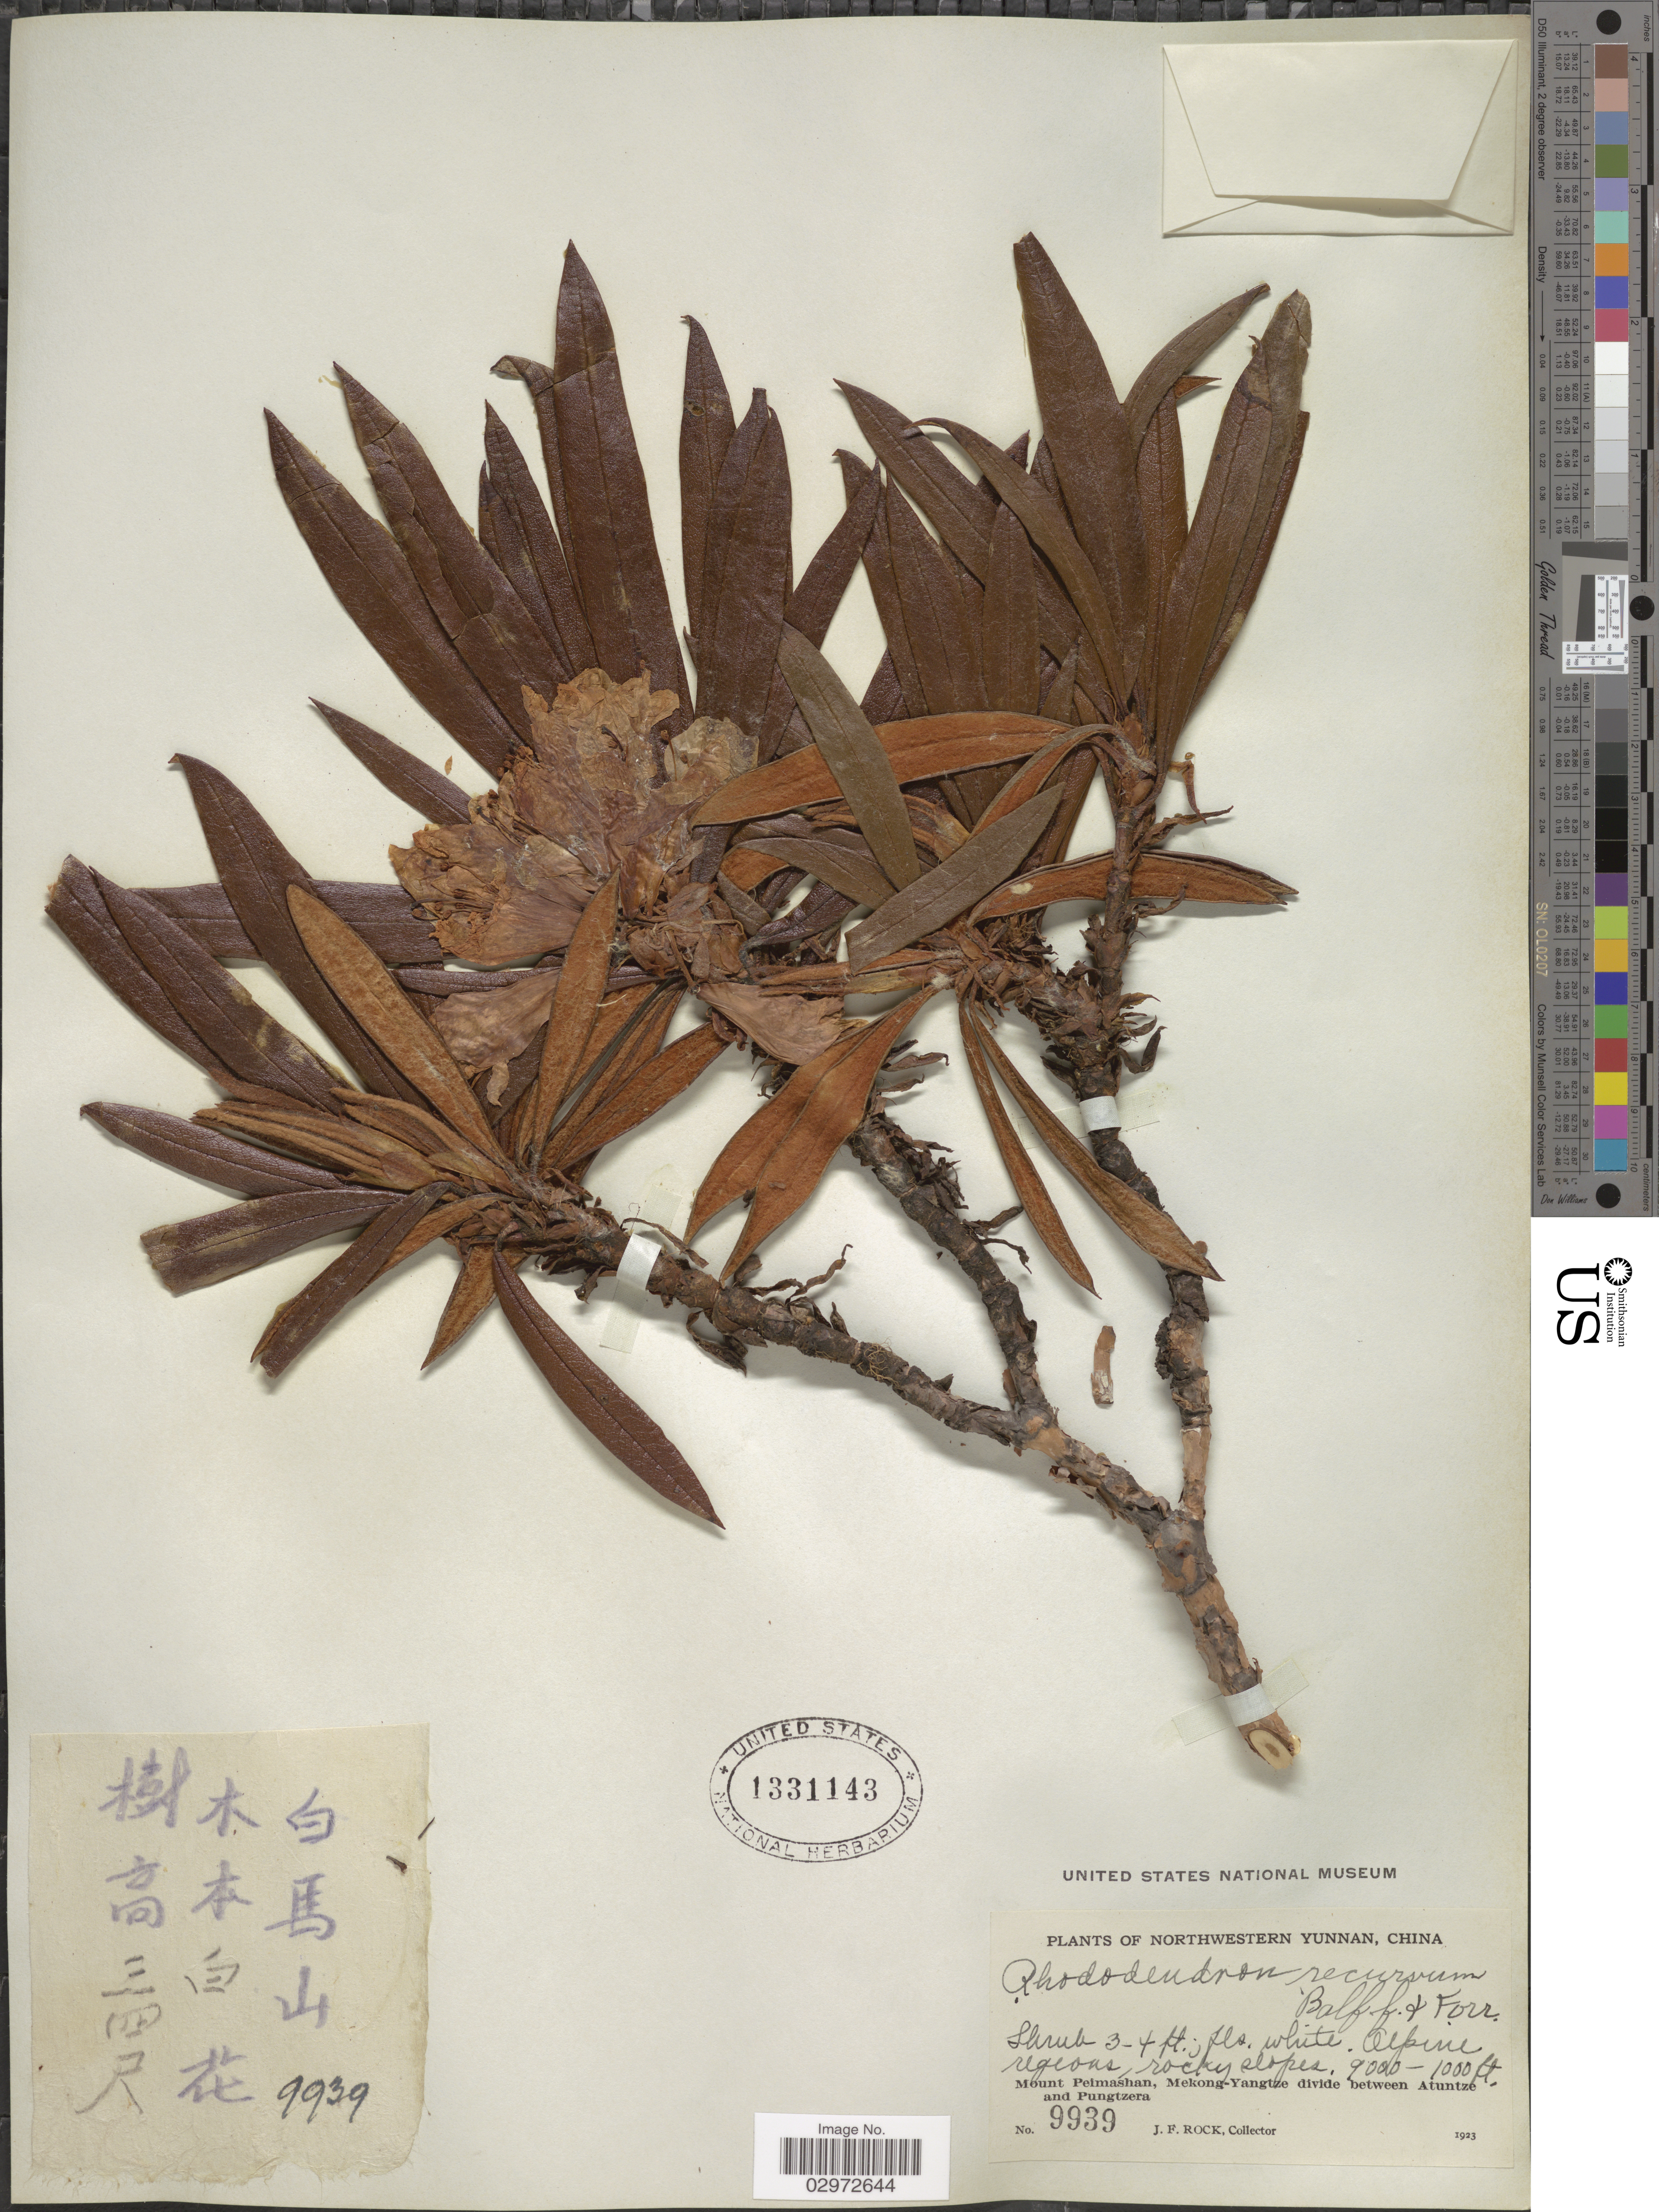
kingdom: Plantae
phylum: Tracheophyta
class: Magnoliopsida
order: Ericales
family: Ericaceae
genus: Rhododendron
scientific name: Rhododendron recurvum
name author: Balf. f. & Forrest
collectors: J. Rock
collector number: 9939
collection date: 1923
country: China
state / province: Yunnan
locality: Northwestern Yunnan. Mount Peimashan, Mekong-Yangtze divide between Atuntze and Pungtzera.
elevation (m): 305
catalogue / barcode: US 1331143